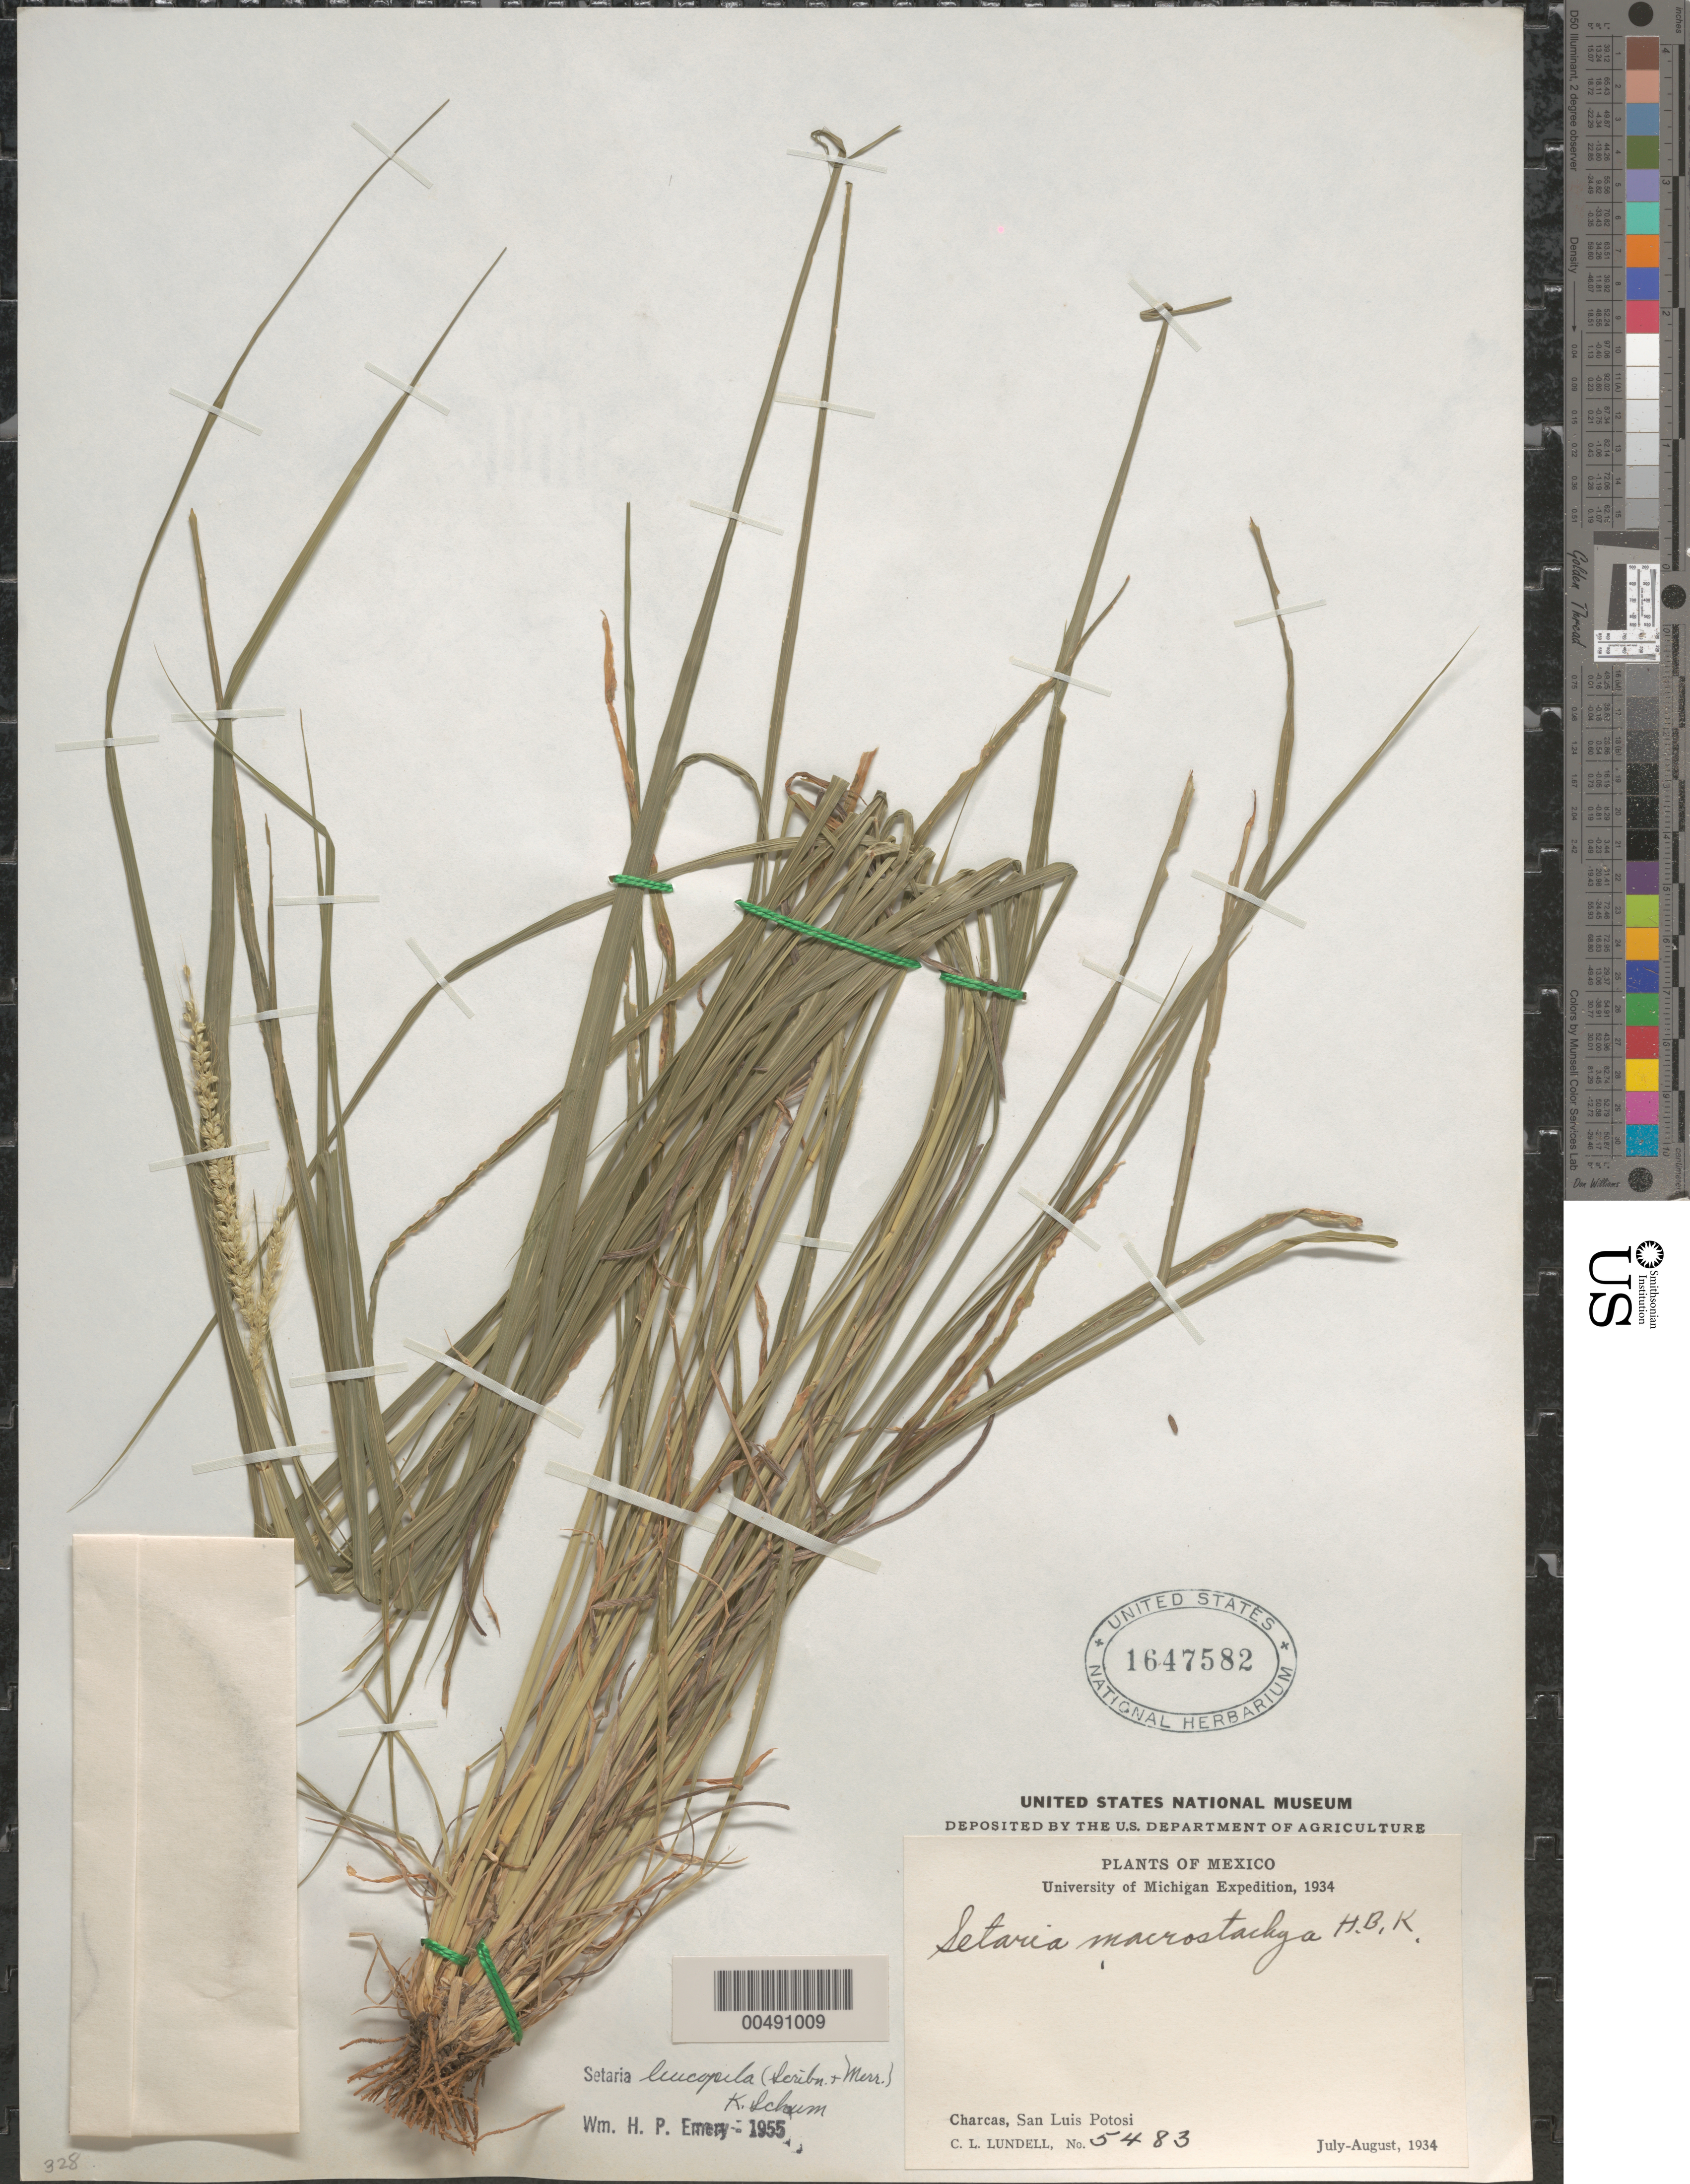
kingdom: Plantae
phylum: Tracheophyta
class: Liliopsida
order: Poales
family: Poaceae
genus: Setaria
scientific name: Setaria leucopila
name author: (Scribn. & Merr.) K. Schum.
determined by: Emery, W. H. P.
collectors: C. L. Lundell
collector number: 5483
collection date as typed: Jul 1934 to Aug 1934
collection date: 1934-07/1934-08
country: Mexico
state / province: San Luis Potosi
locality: Charcas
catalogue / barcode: US 1647582